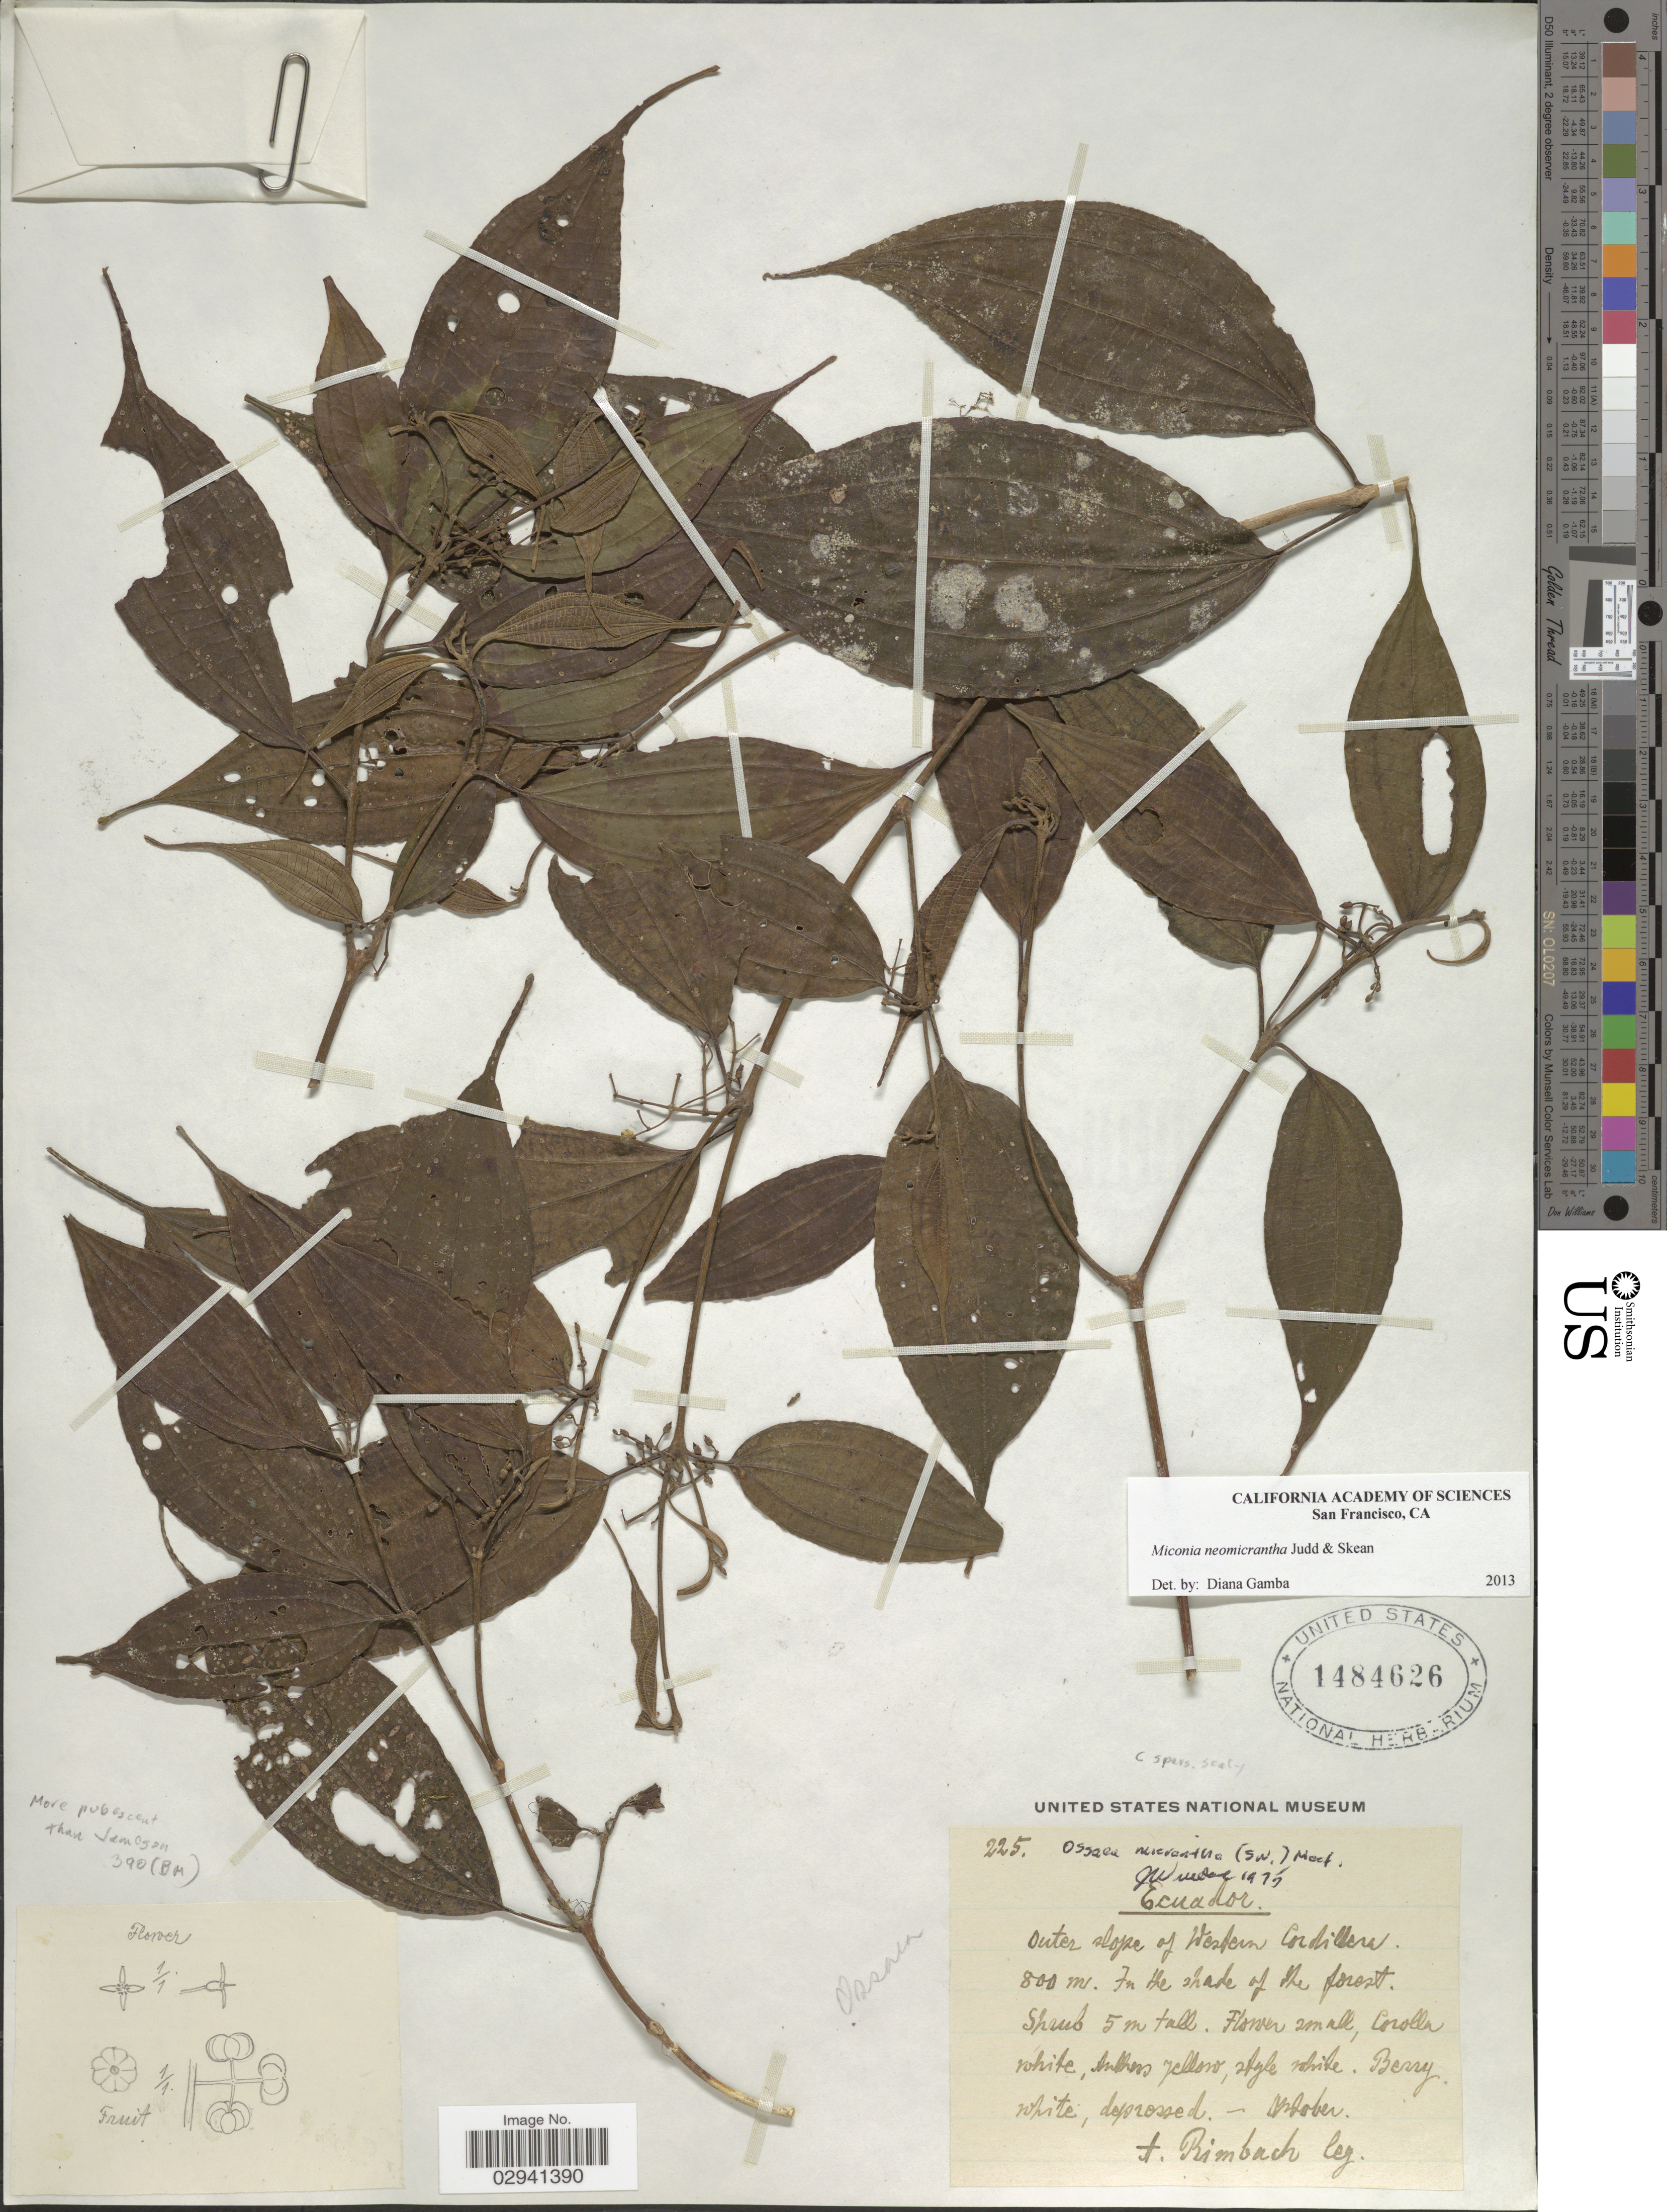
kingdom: Plantae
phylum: Tracheophyta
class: Magnoliopsida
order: Myrtales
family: Melastomataceae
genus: Miconia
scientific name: Miconia neomicrantha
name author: Judd & Skean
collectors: A. Rimbach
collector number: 225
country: Ecuador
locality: Outer slope of Western Cordillera.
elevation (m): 800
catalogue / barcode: US 1484626